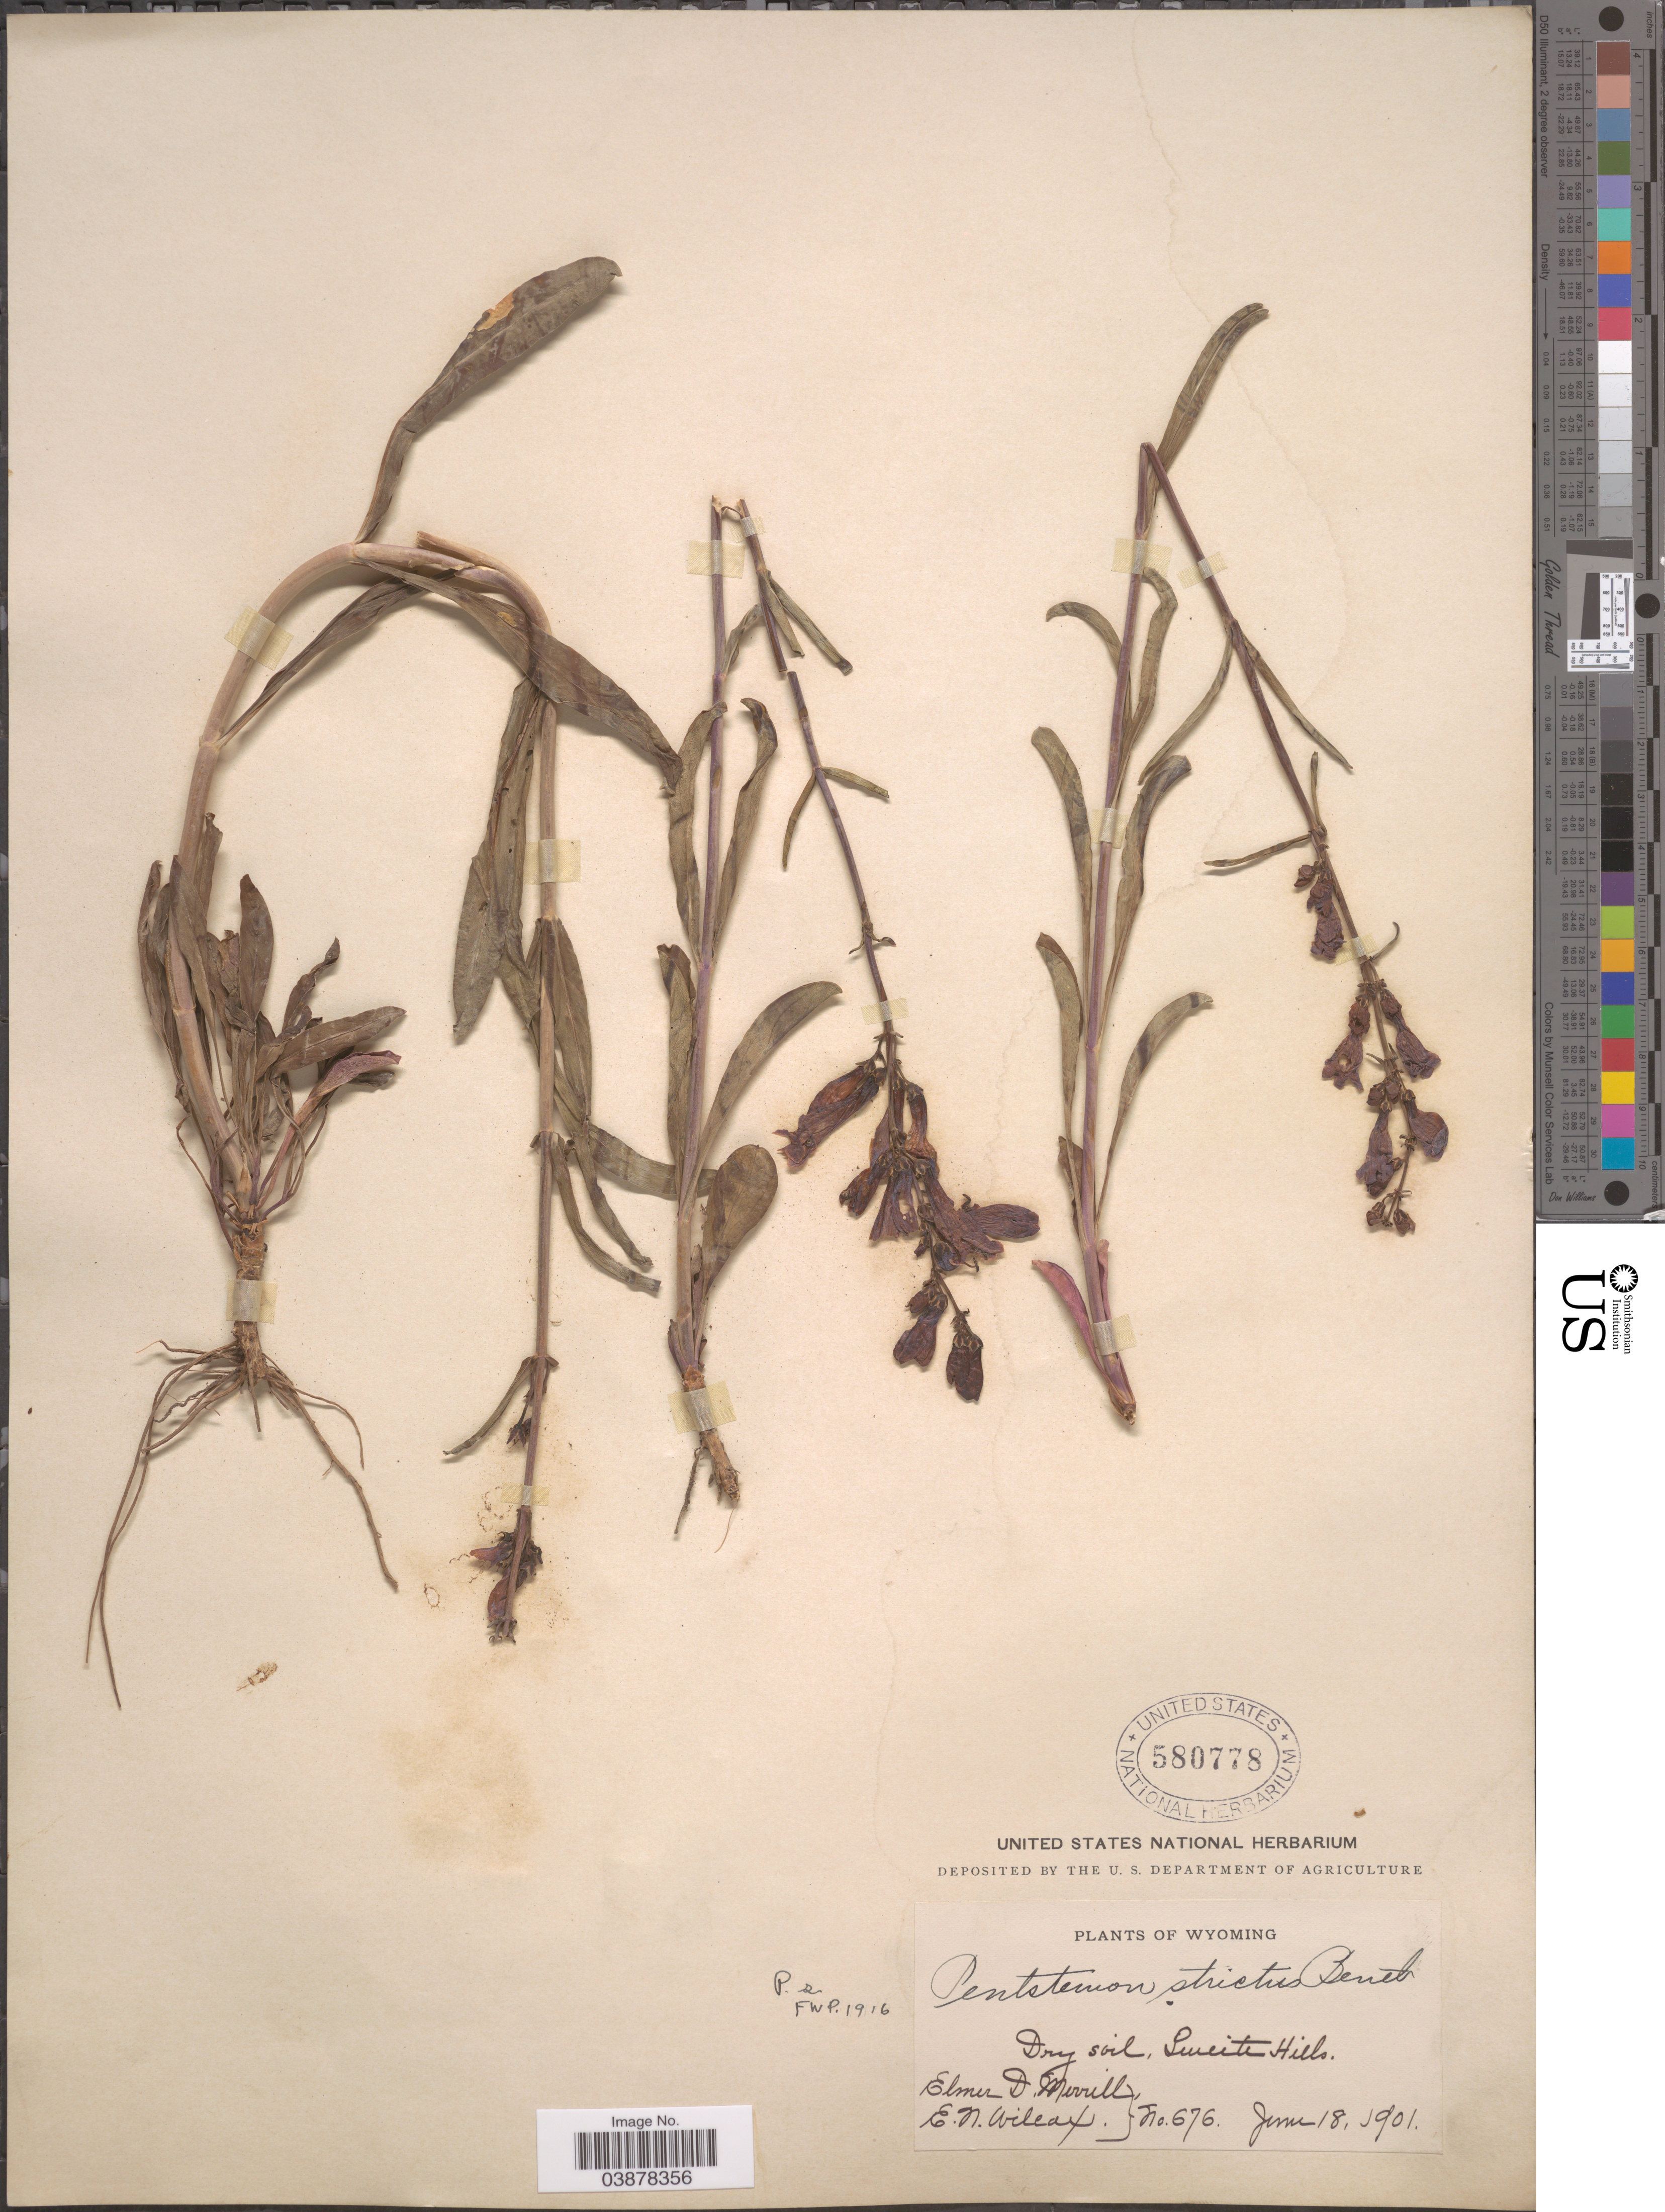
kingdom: Plantae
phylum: Tracheophyta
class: Magnoliopsida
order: Lamiales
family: Plantaginaceae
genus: Penstemon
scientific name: Penstemon strictus subsp. strictus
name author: Benth.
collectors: E. D. Merrill & E. Wilcox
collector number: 676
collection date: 1901-06-18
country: United States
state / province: Wyoming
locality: Dry soil, Leucite Hills.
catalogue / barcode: US 580778